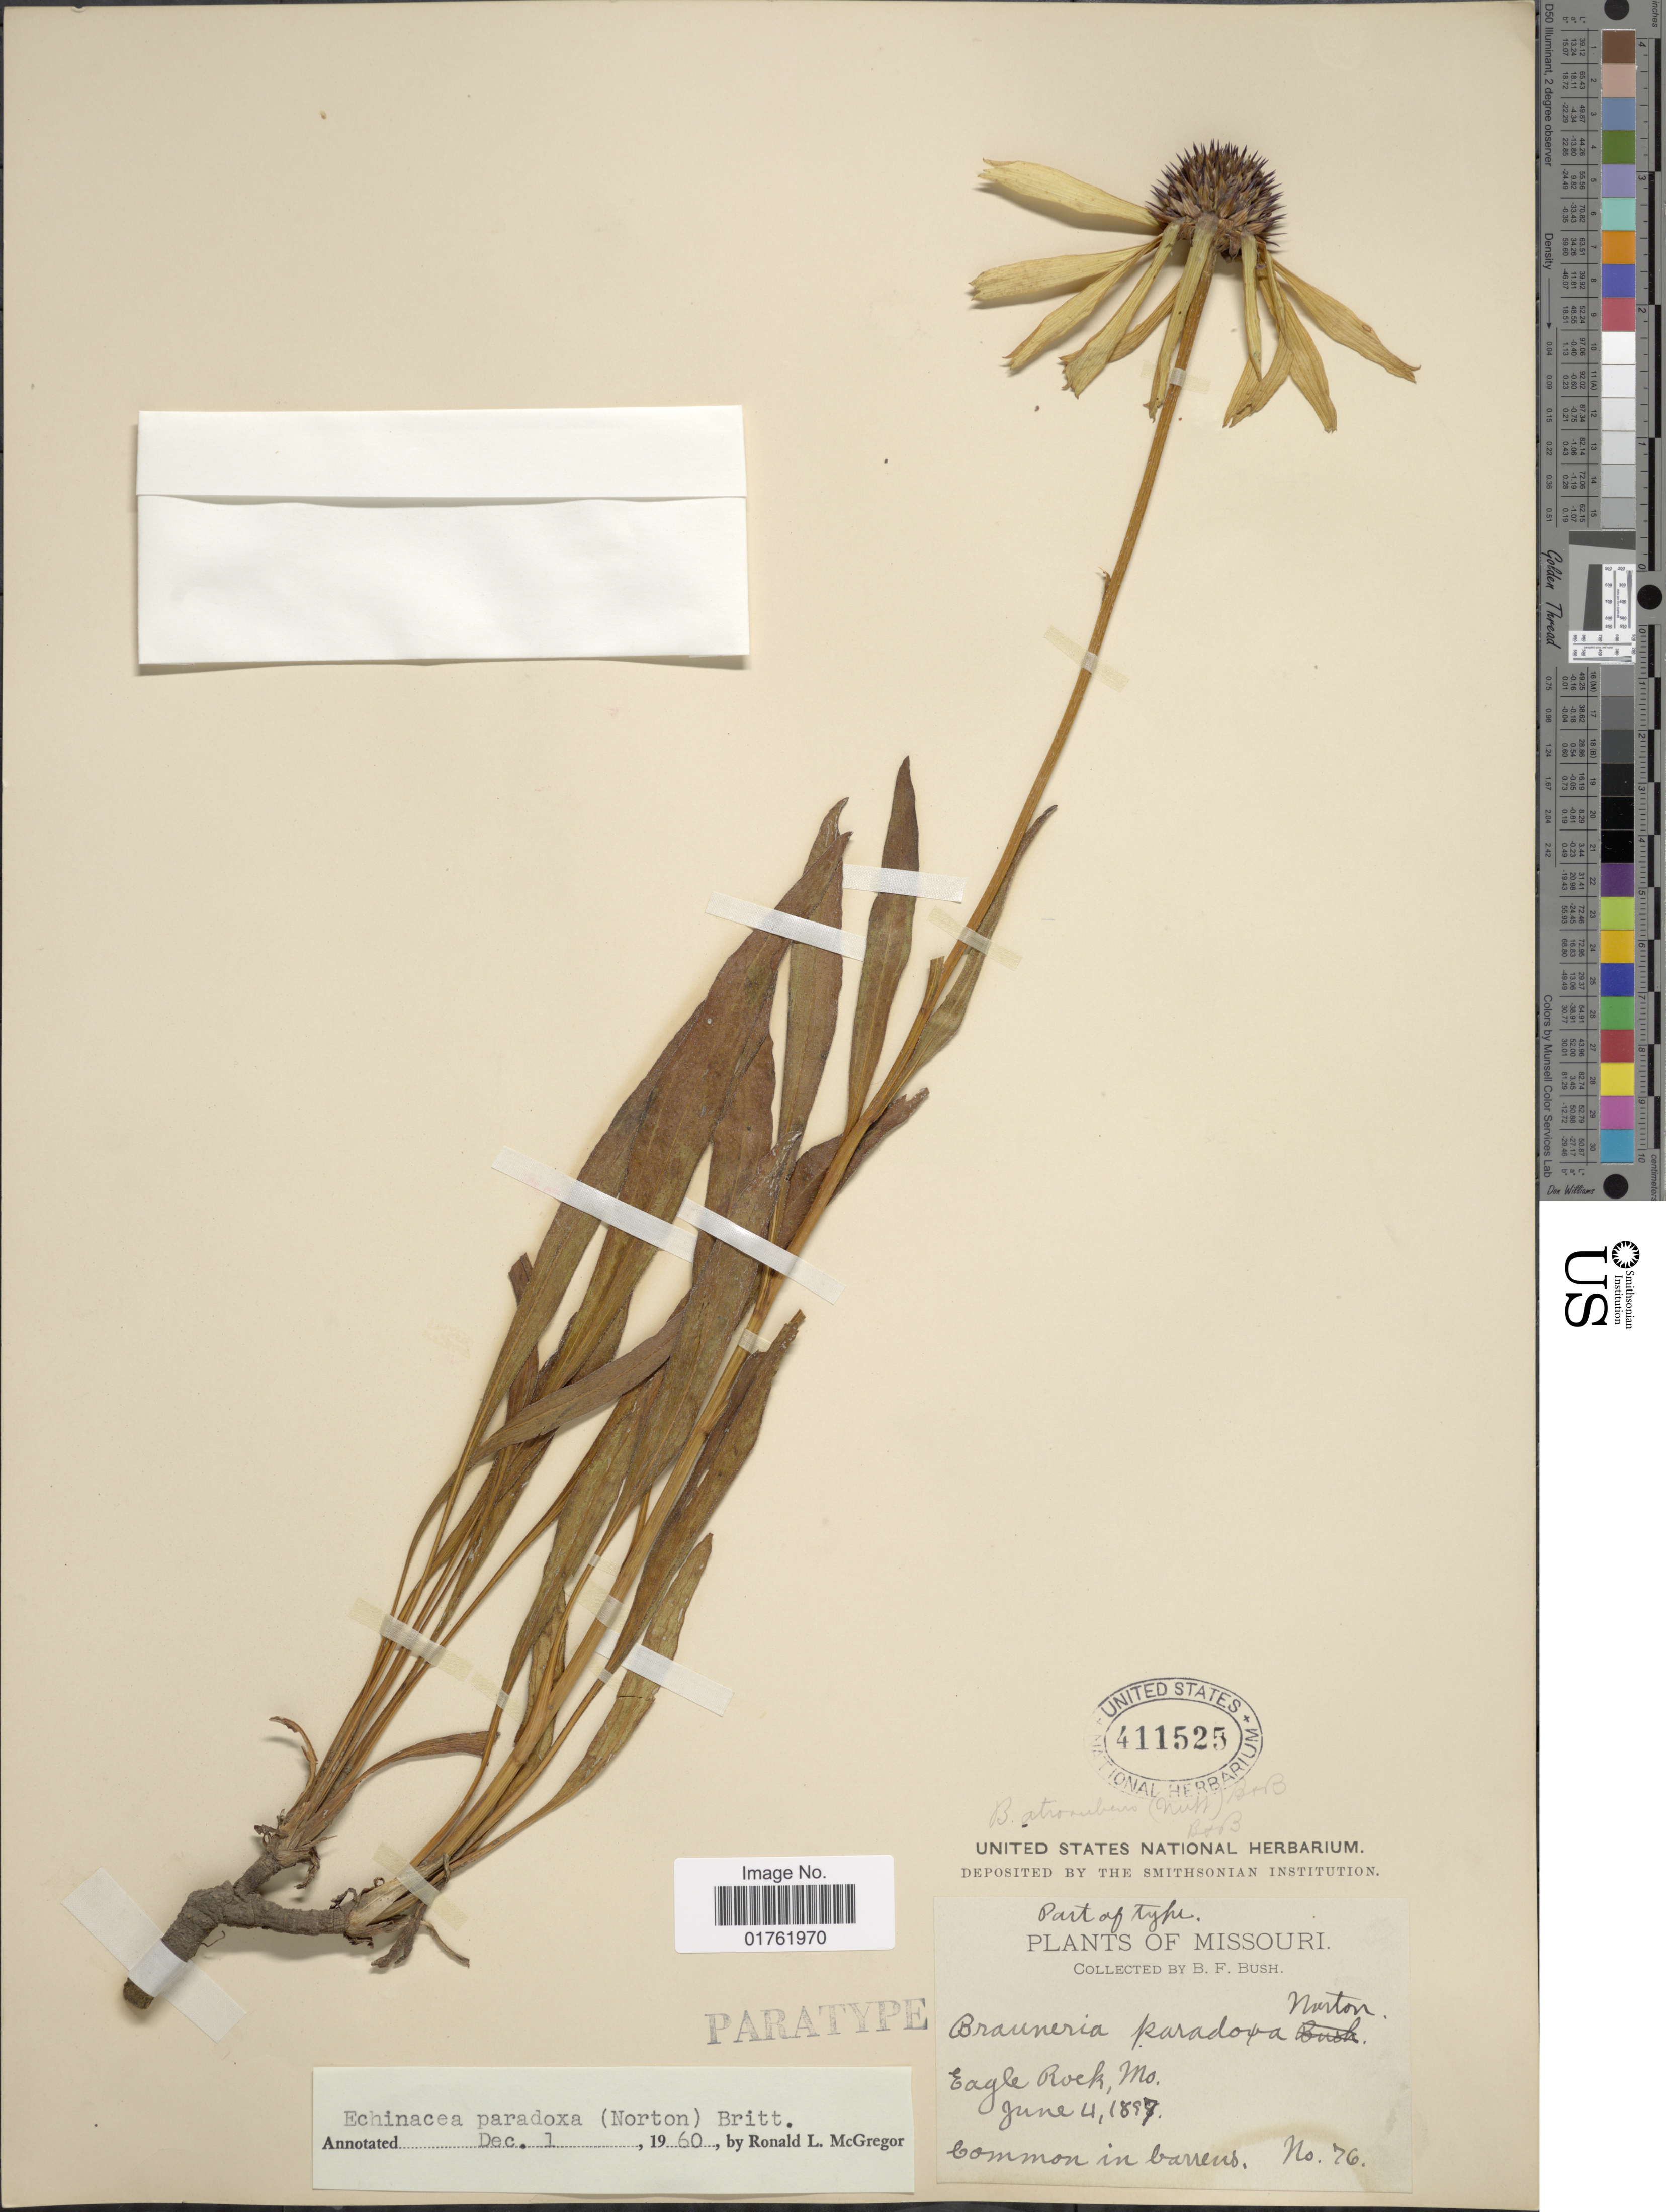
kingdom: Plantae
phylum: Tracheophyta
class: Magnoliopsida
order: Asterales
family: Asteraceae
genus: Echinacea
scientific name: Echinacea paradoxa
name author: (Norton) Britton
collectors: B. F. Bush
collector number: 76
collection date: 1897-06-04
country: United States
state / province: Missouri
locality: Eagle Rock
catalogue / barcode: US 411525